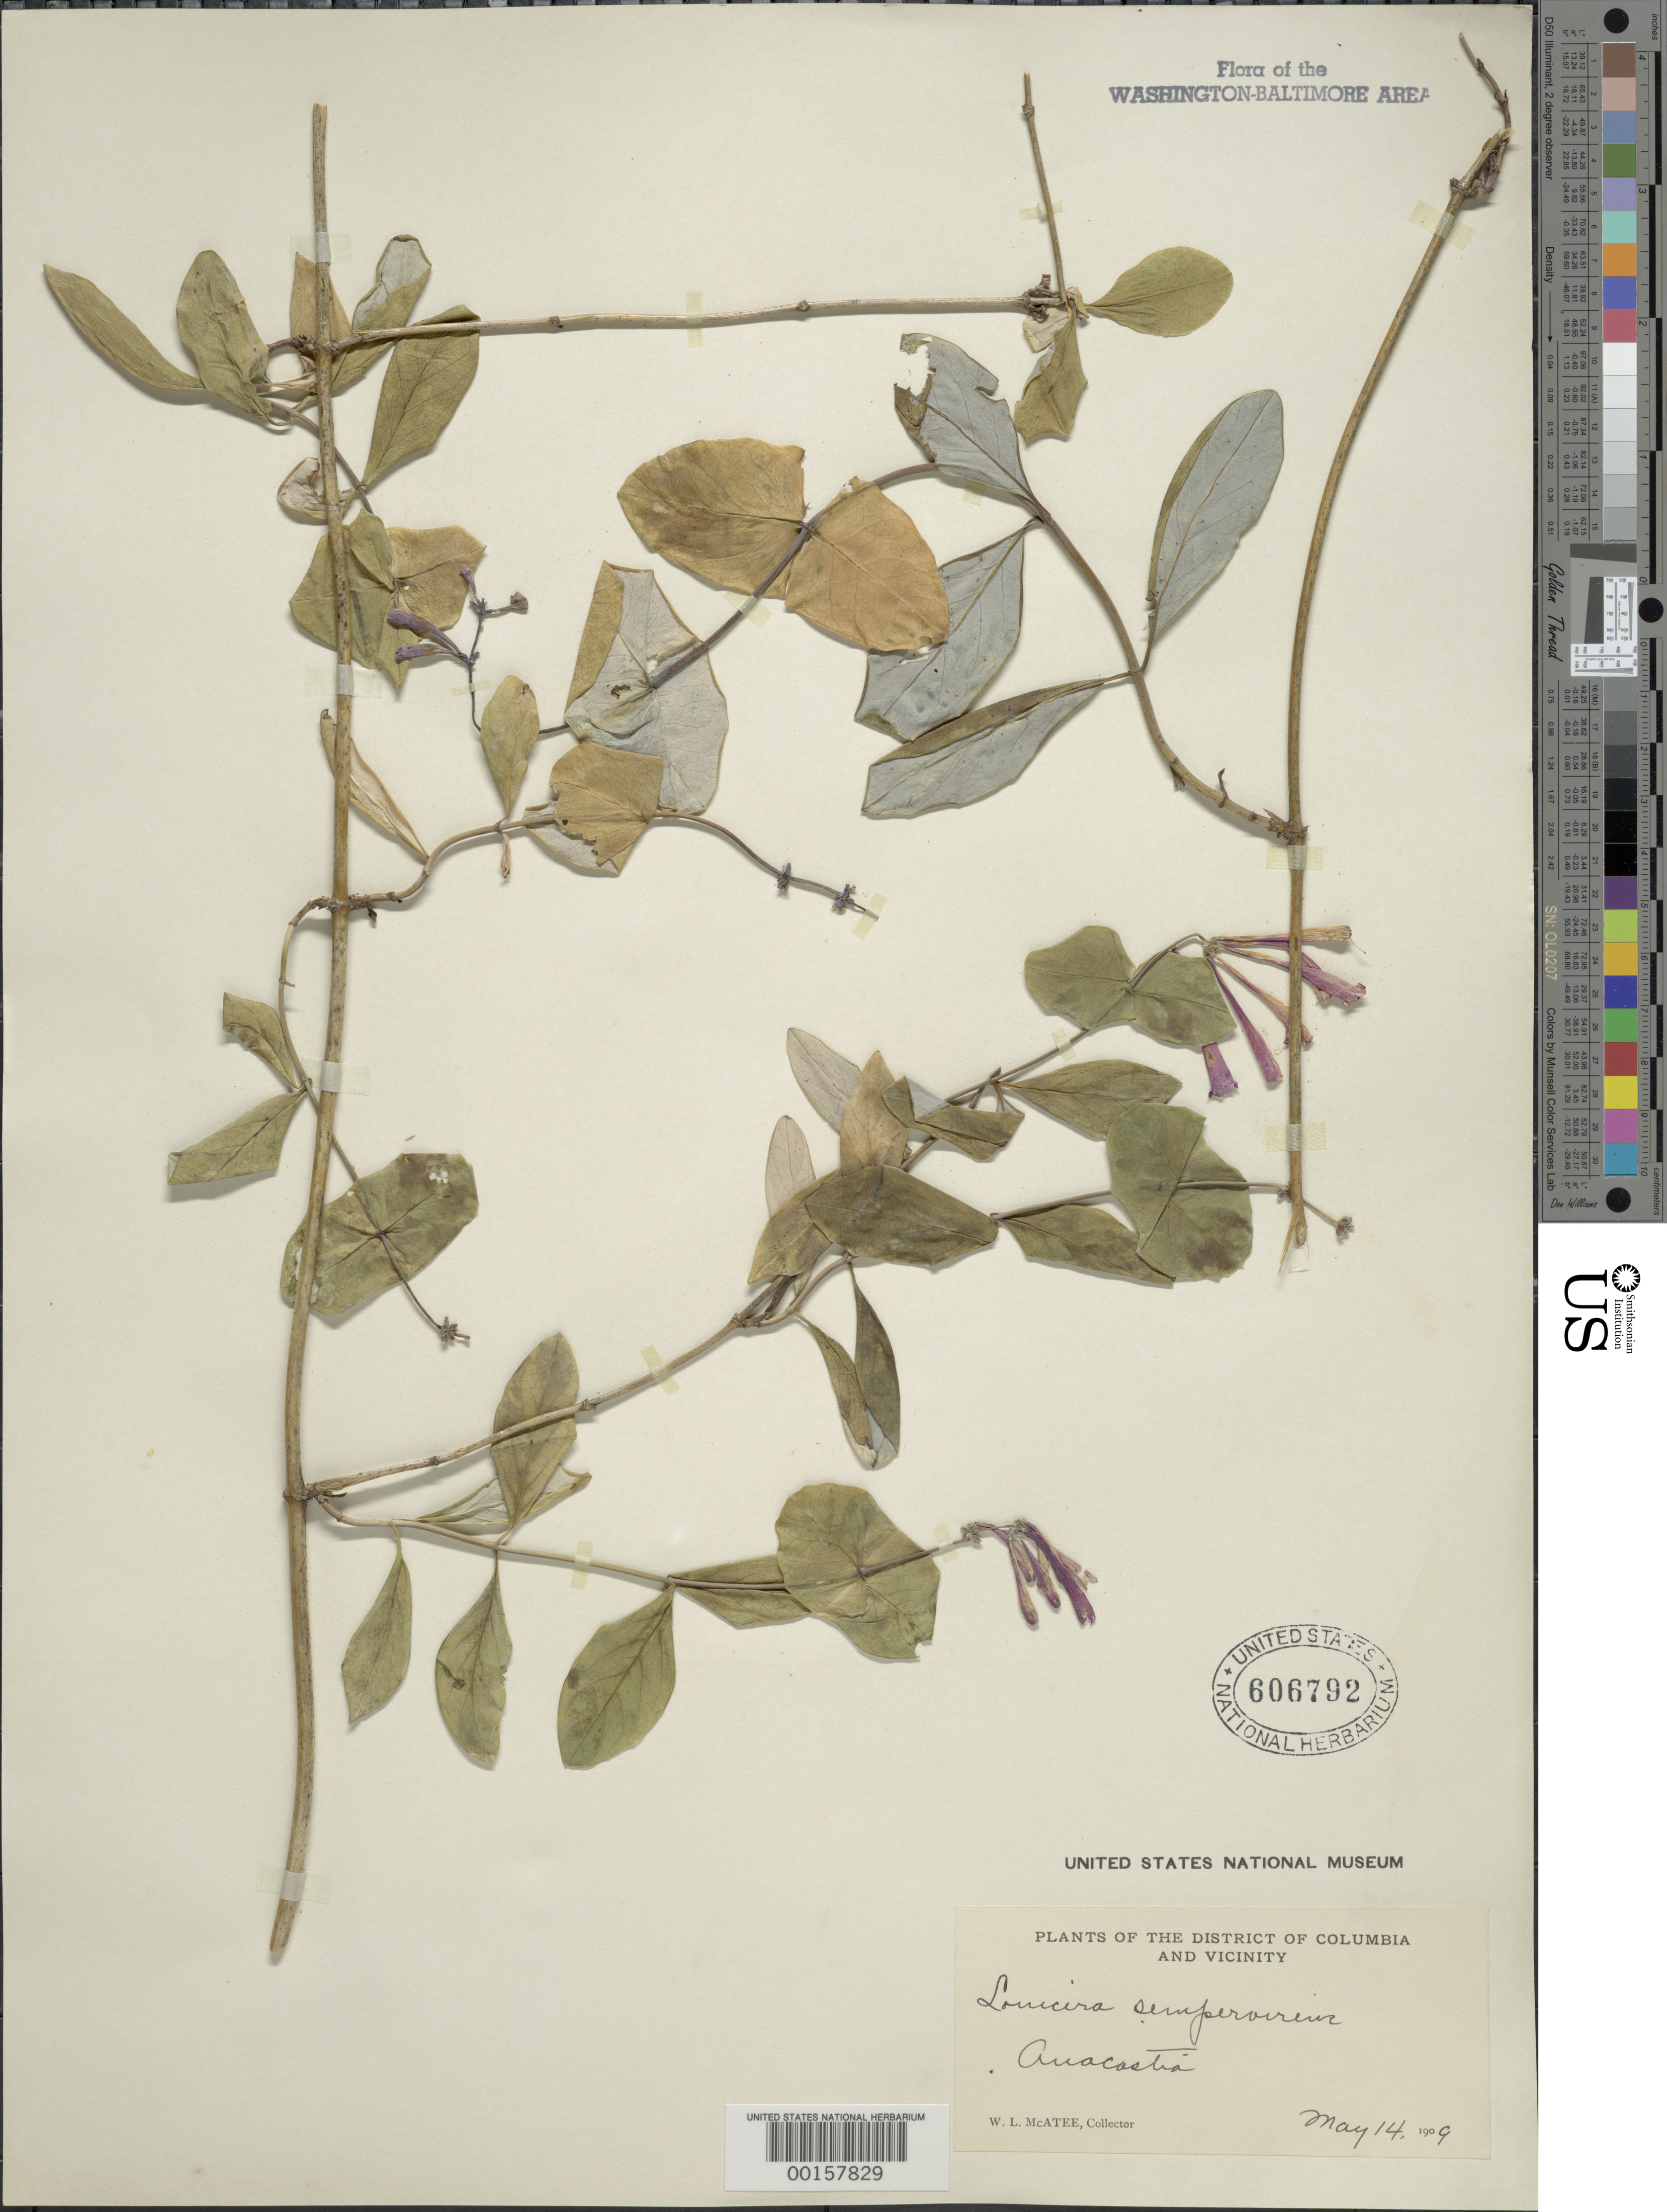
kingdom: Plantae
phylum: Tracheophyta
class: Magnoliopsida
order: Dipsacales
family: Caprifoliaceae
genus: Lonicera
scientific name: Lonicera sempervirens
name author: L.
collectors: W. McAtee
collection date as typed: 14 May 1909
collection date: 1909-05-14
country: United States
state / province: District of Columbia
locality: Anacostia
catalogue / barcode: US 606792